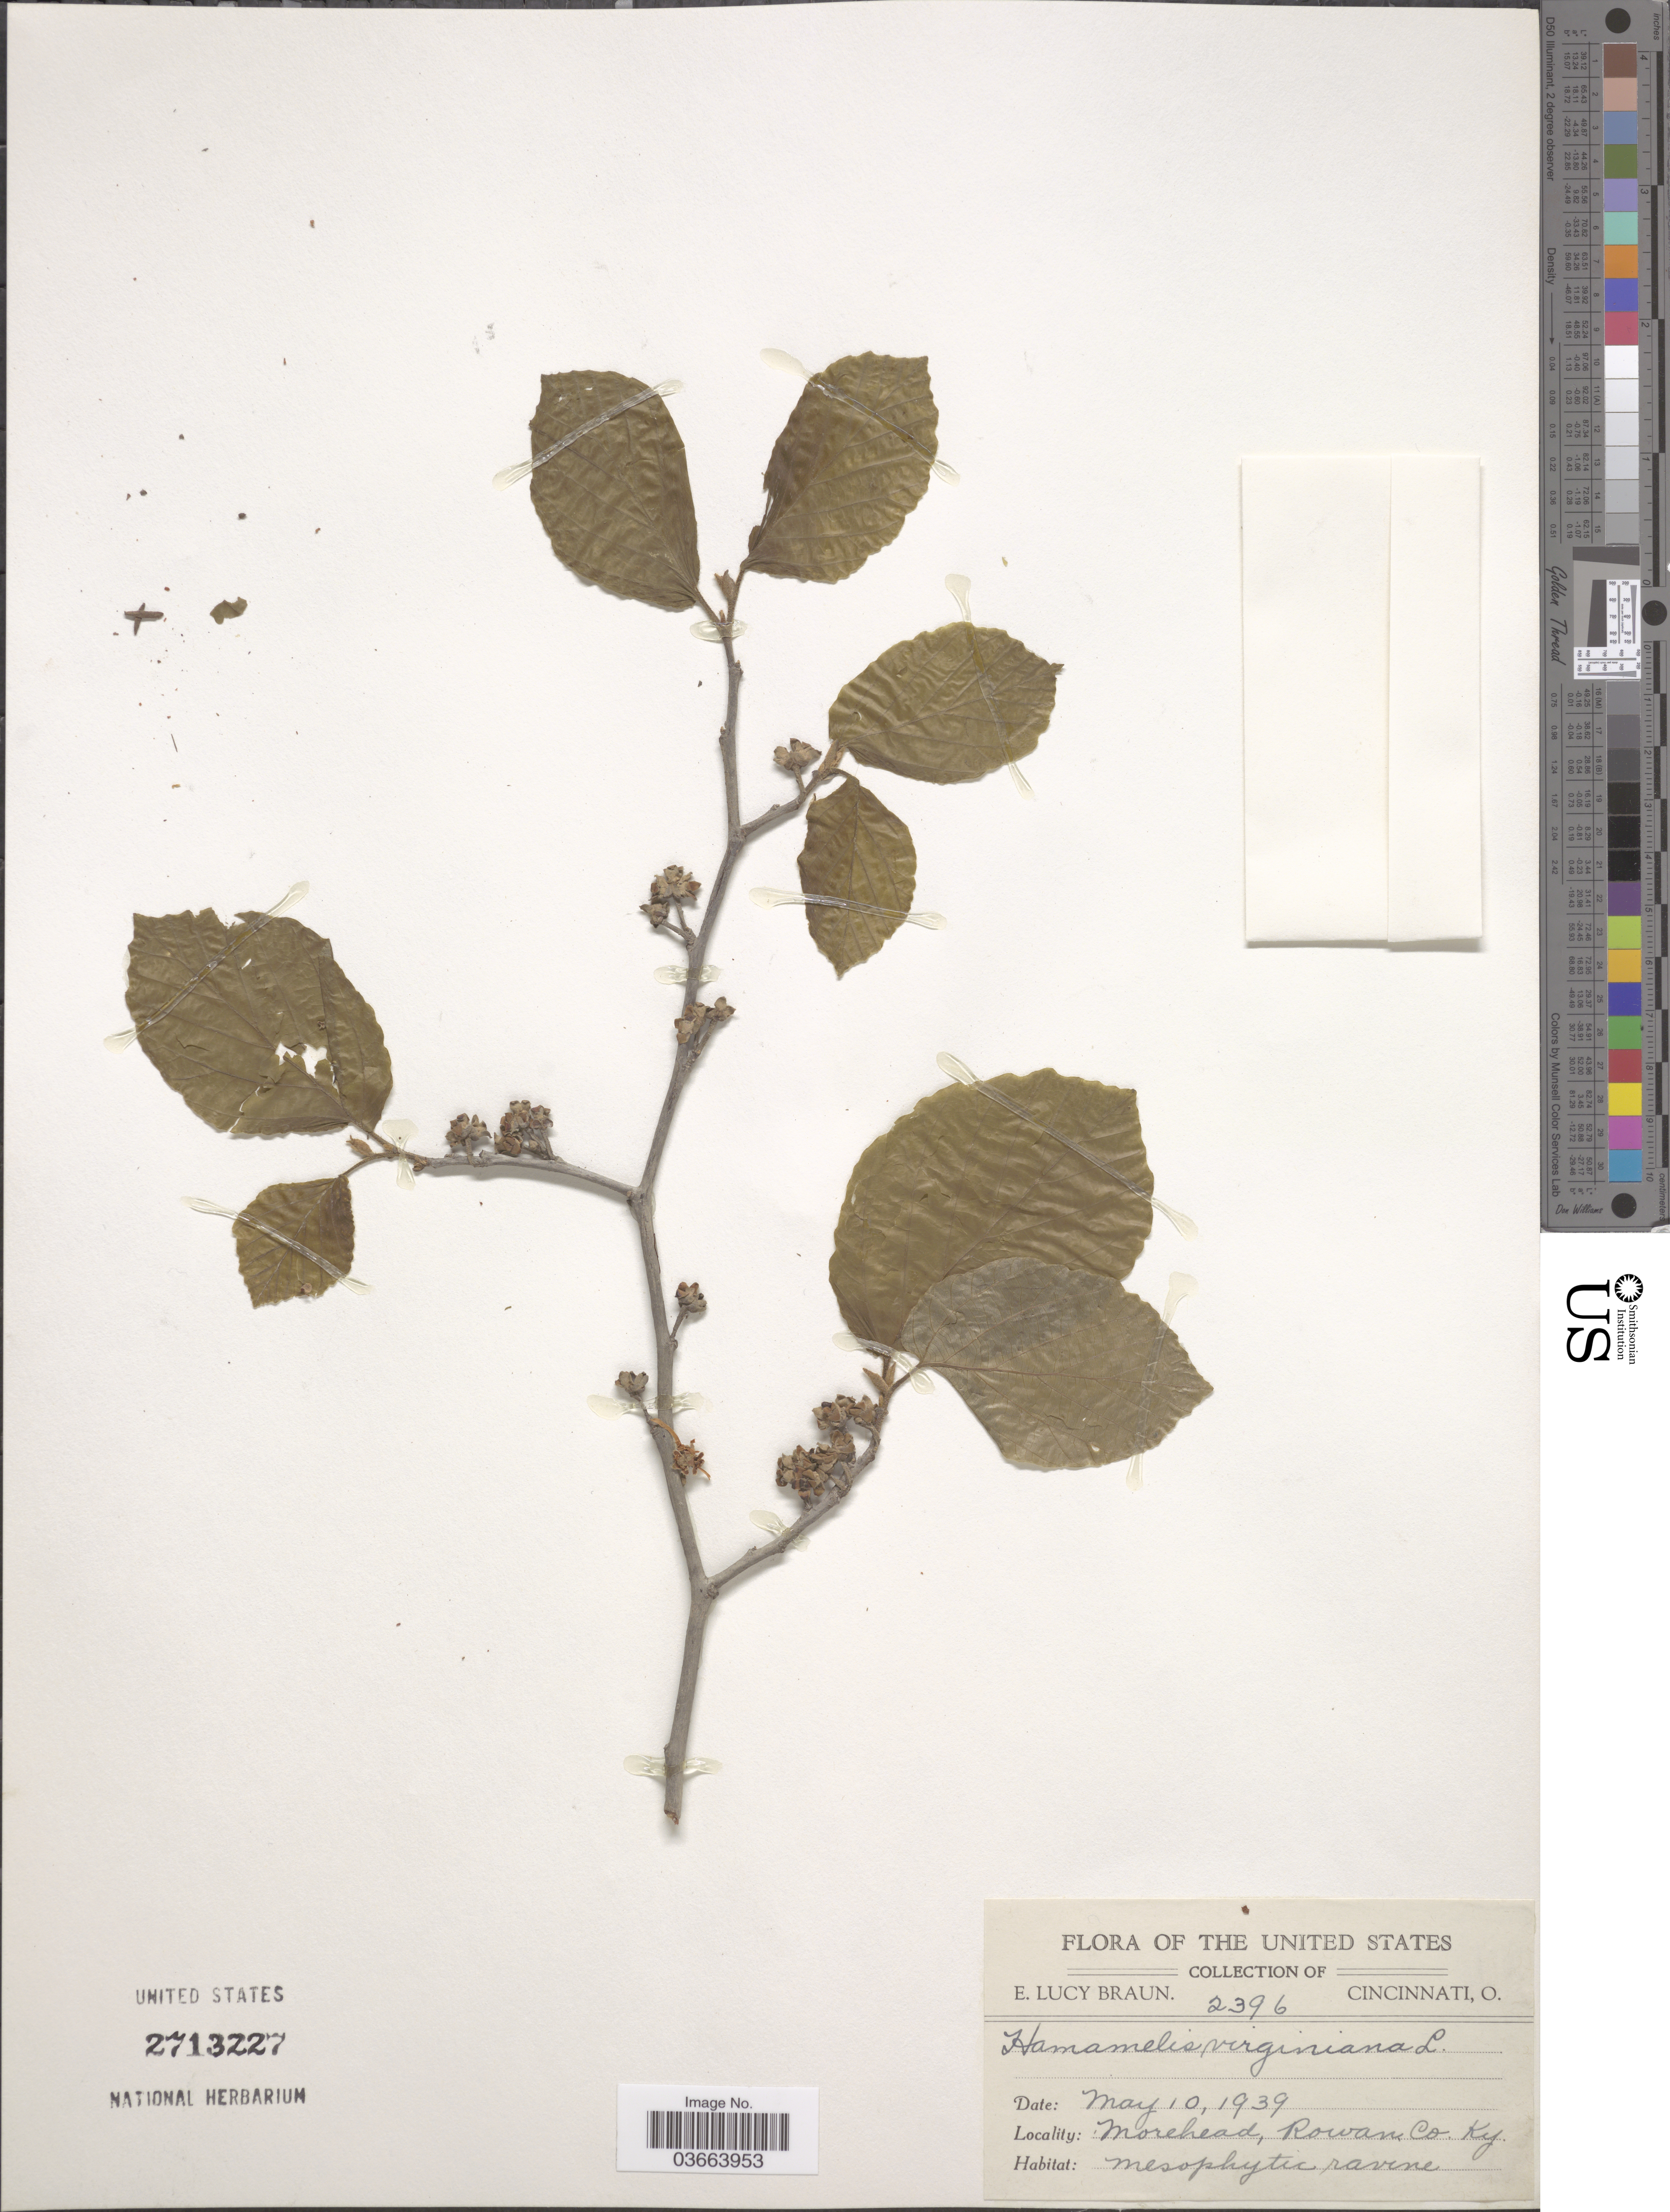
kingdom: Plantae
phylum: Tracheophyta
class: Magnoliopsida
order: Saxifragales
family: Hamamelidaceae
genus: Hamamelis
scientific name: Hamamelis virginiana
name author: L.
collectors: E. L. Braun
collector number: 2396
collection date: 1939-05-10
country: United States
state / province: Kentucky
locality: Morehead, Rowan Co.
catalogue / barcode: US 2713227